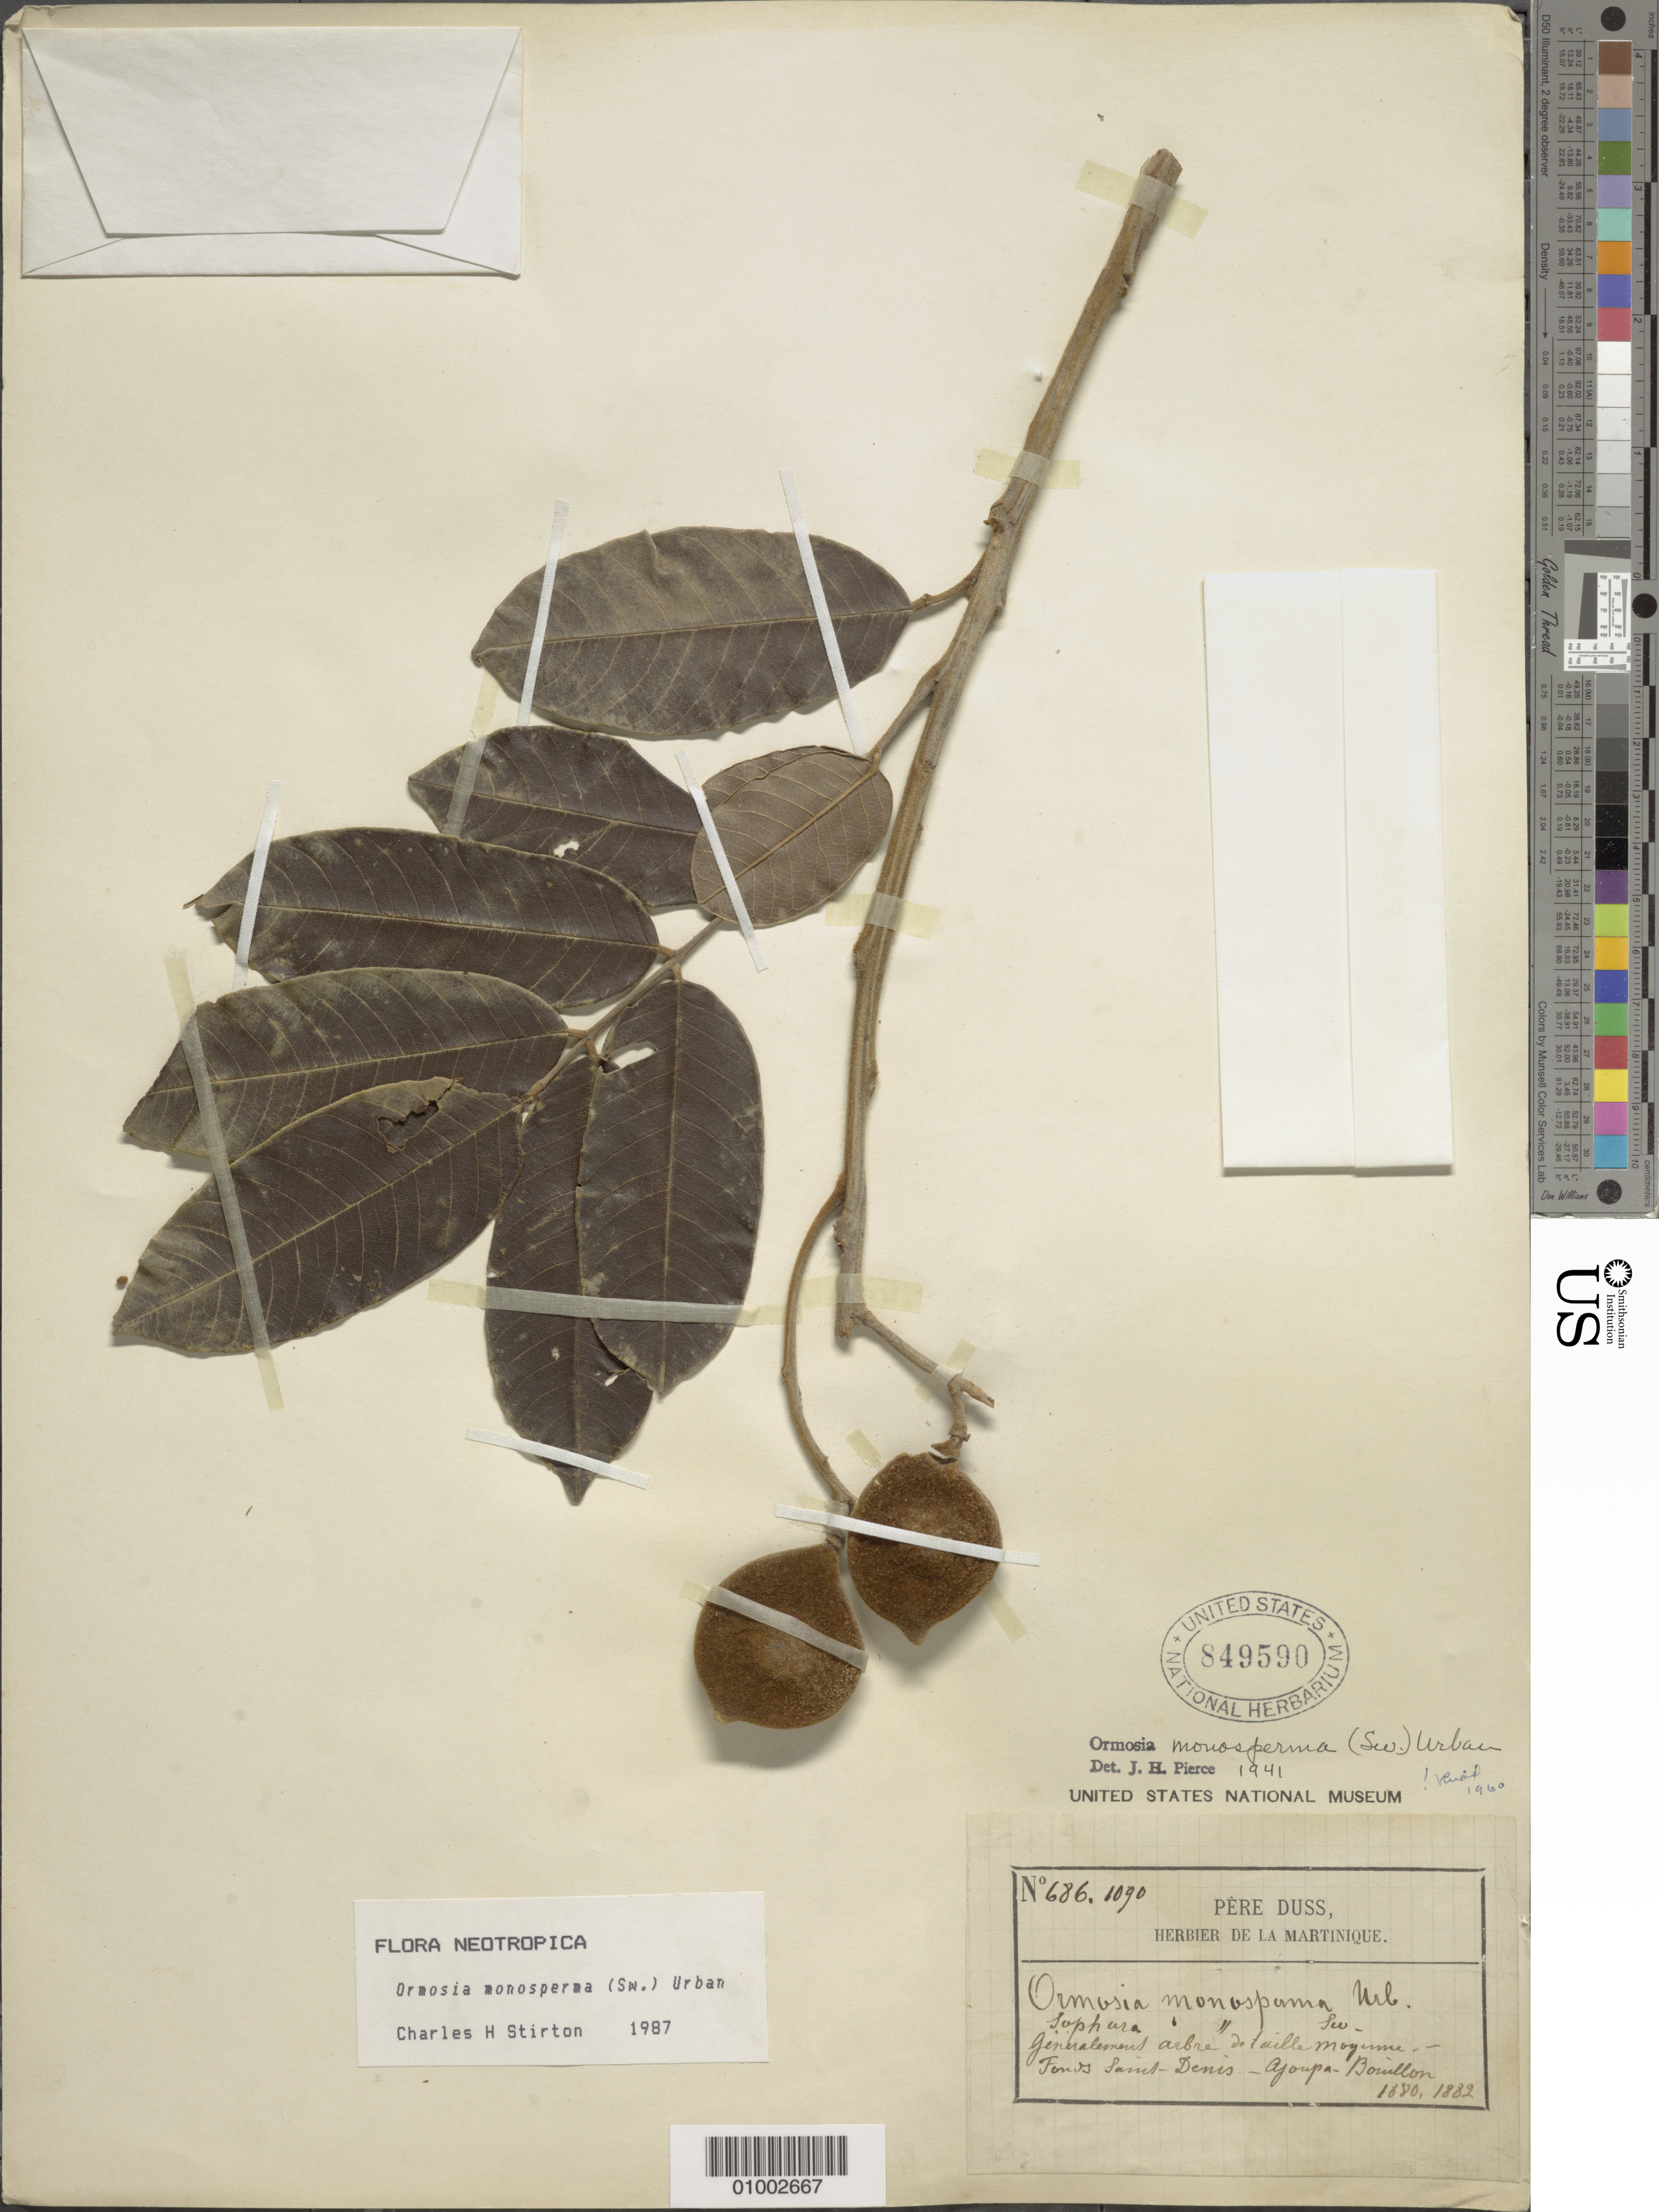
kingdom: Plantae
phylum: Tracheophyta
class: Magnoliopsida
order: Fabales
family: Fabaceae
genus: Ormosia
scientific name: Ormosia monosperma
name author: (Sw.) Urb.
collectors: Père Duss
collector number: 686.1090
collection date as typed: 1880 to -- --- 1882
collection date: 1880/1882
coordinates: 0 N, 0 E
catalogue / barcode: US 849590